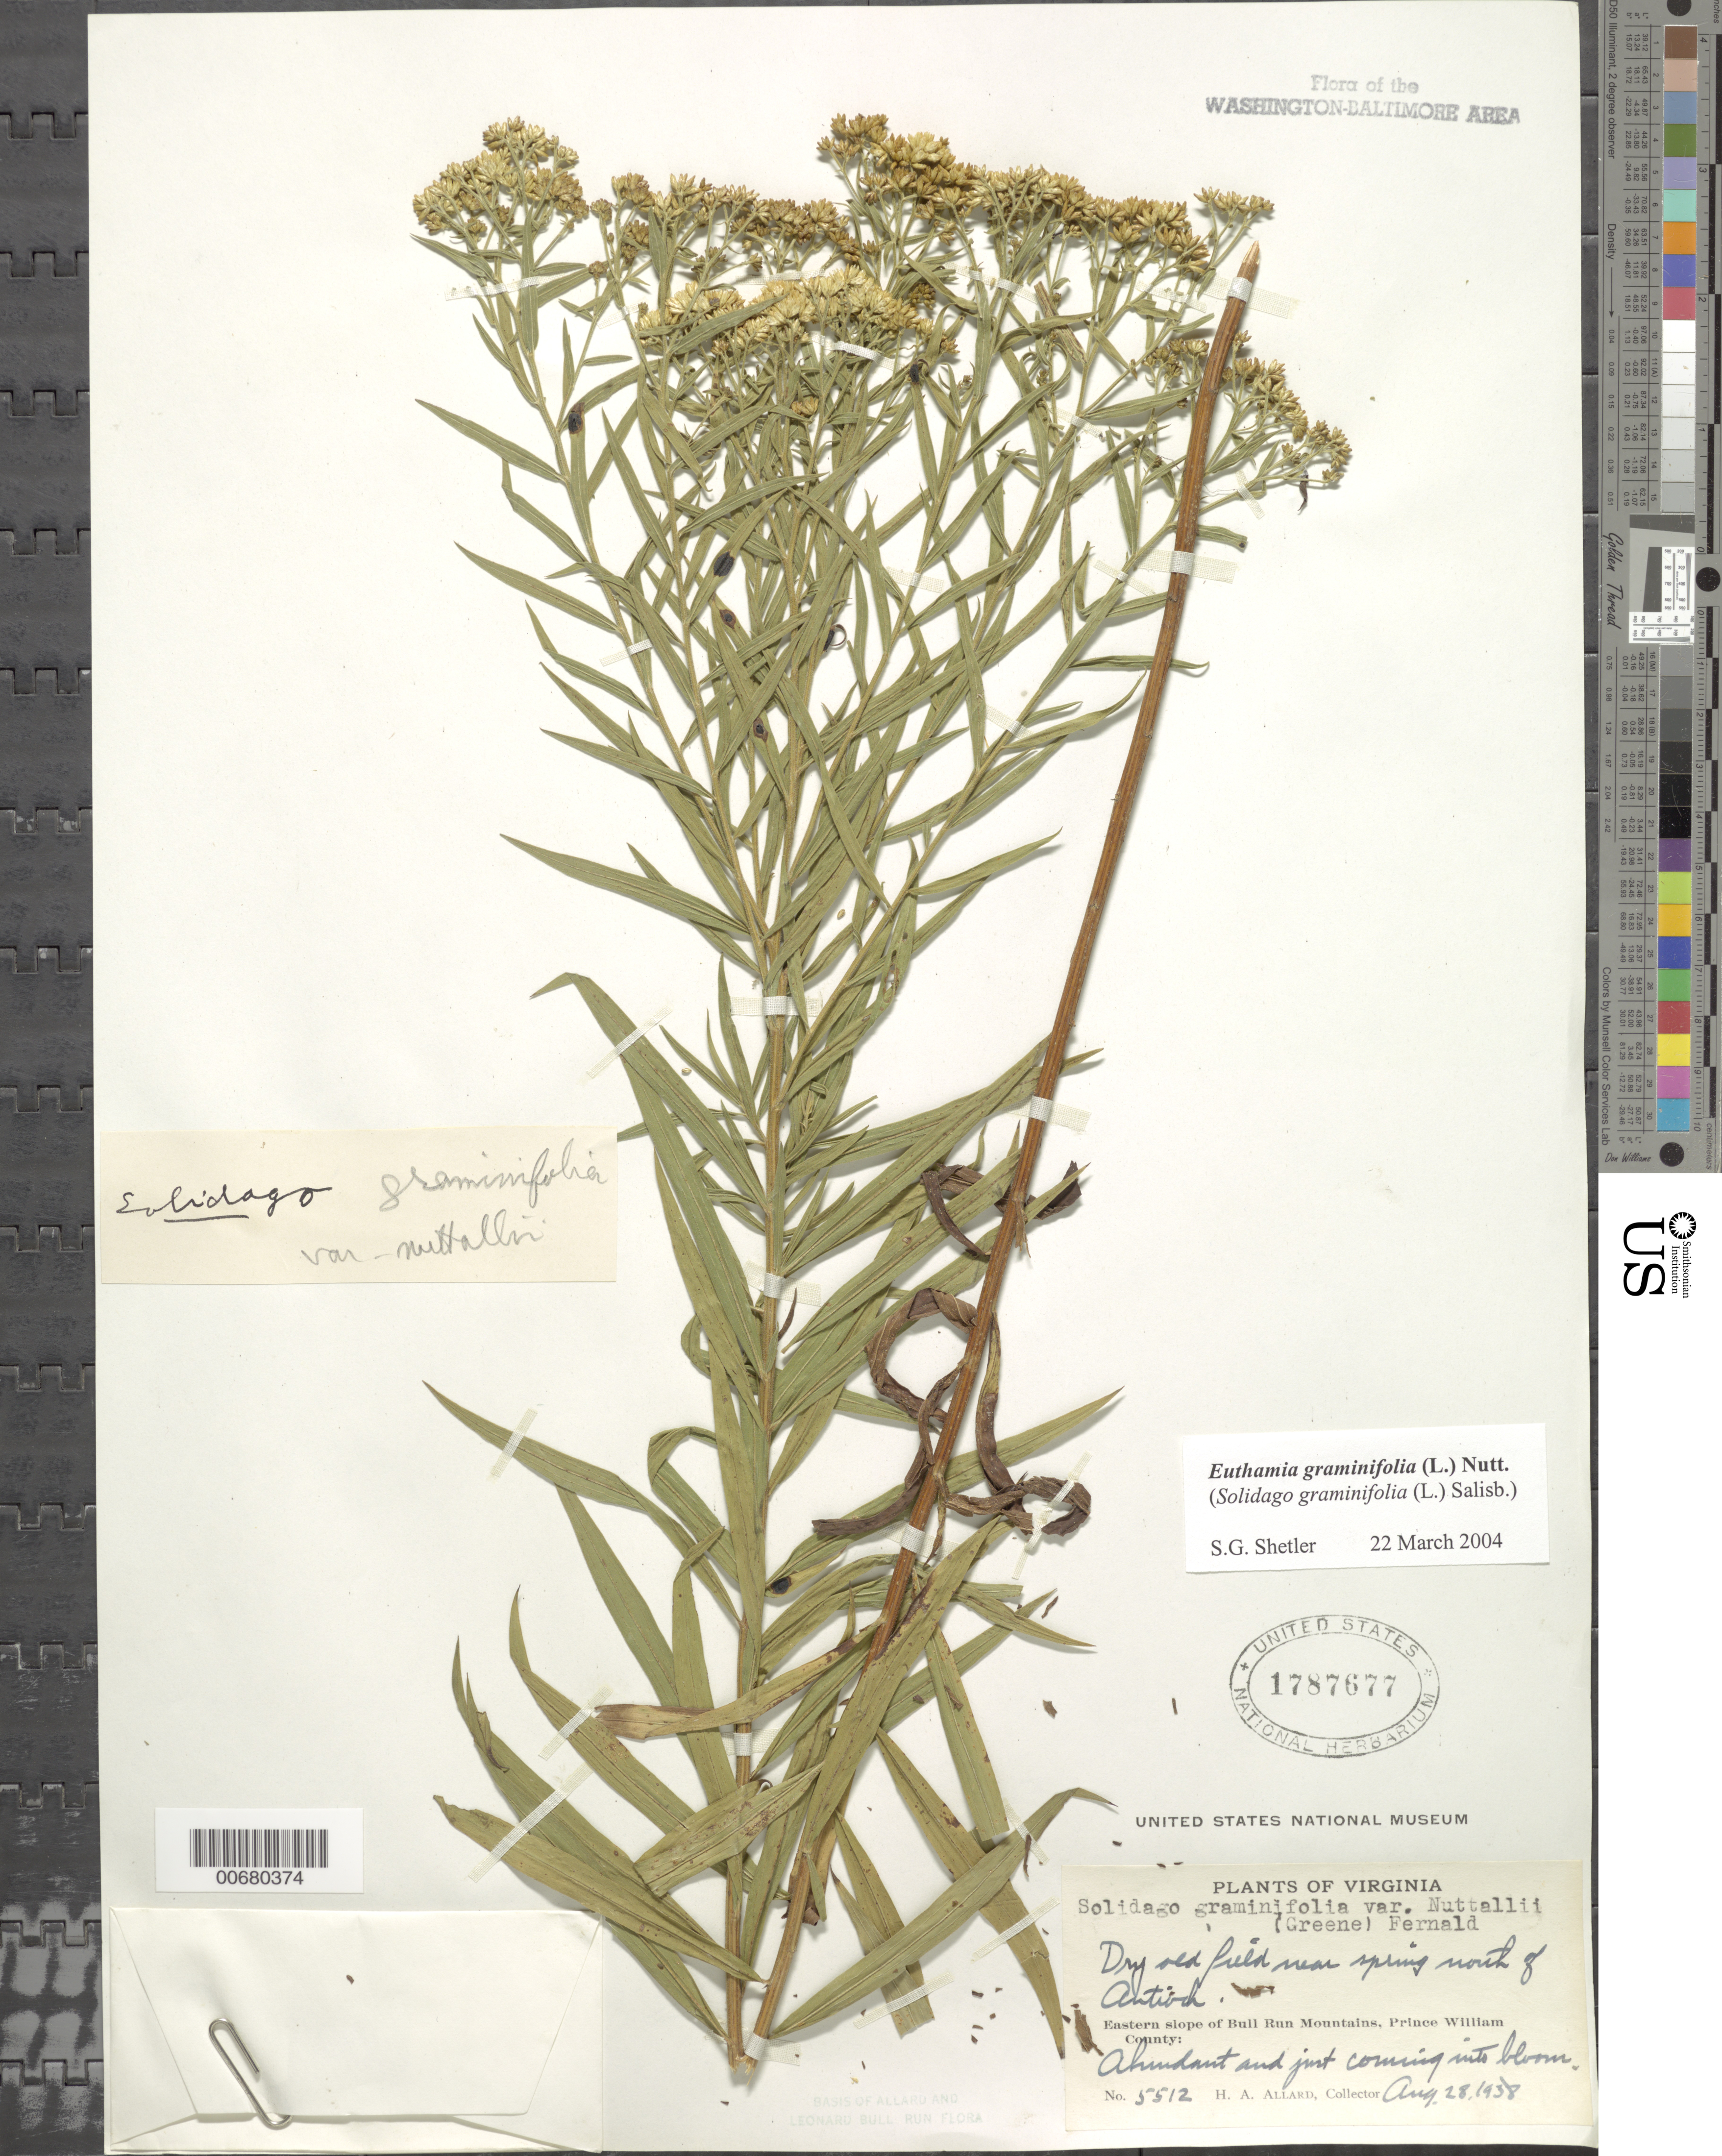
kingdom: Plantae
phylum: Tracheophyta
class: Magnoliopsida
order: Asterales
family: Asteraceae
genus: Euthamia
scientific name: Euthamia graminifolia var. nuttalii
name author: (S.W. Greene) W. Stone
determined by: Shetler, Stanwyn G., (US), NMNH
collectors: H. A. Allard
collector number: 5512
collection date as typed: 28 Aug 1938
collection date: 1938-08-28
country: United States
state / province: Virginia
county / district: Prince William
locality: N of Antioch, E slope of Bull Run Mts. Bull Run Mts.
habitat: Dry old field near spring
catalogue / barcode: US 1787677